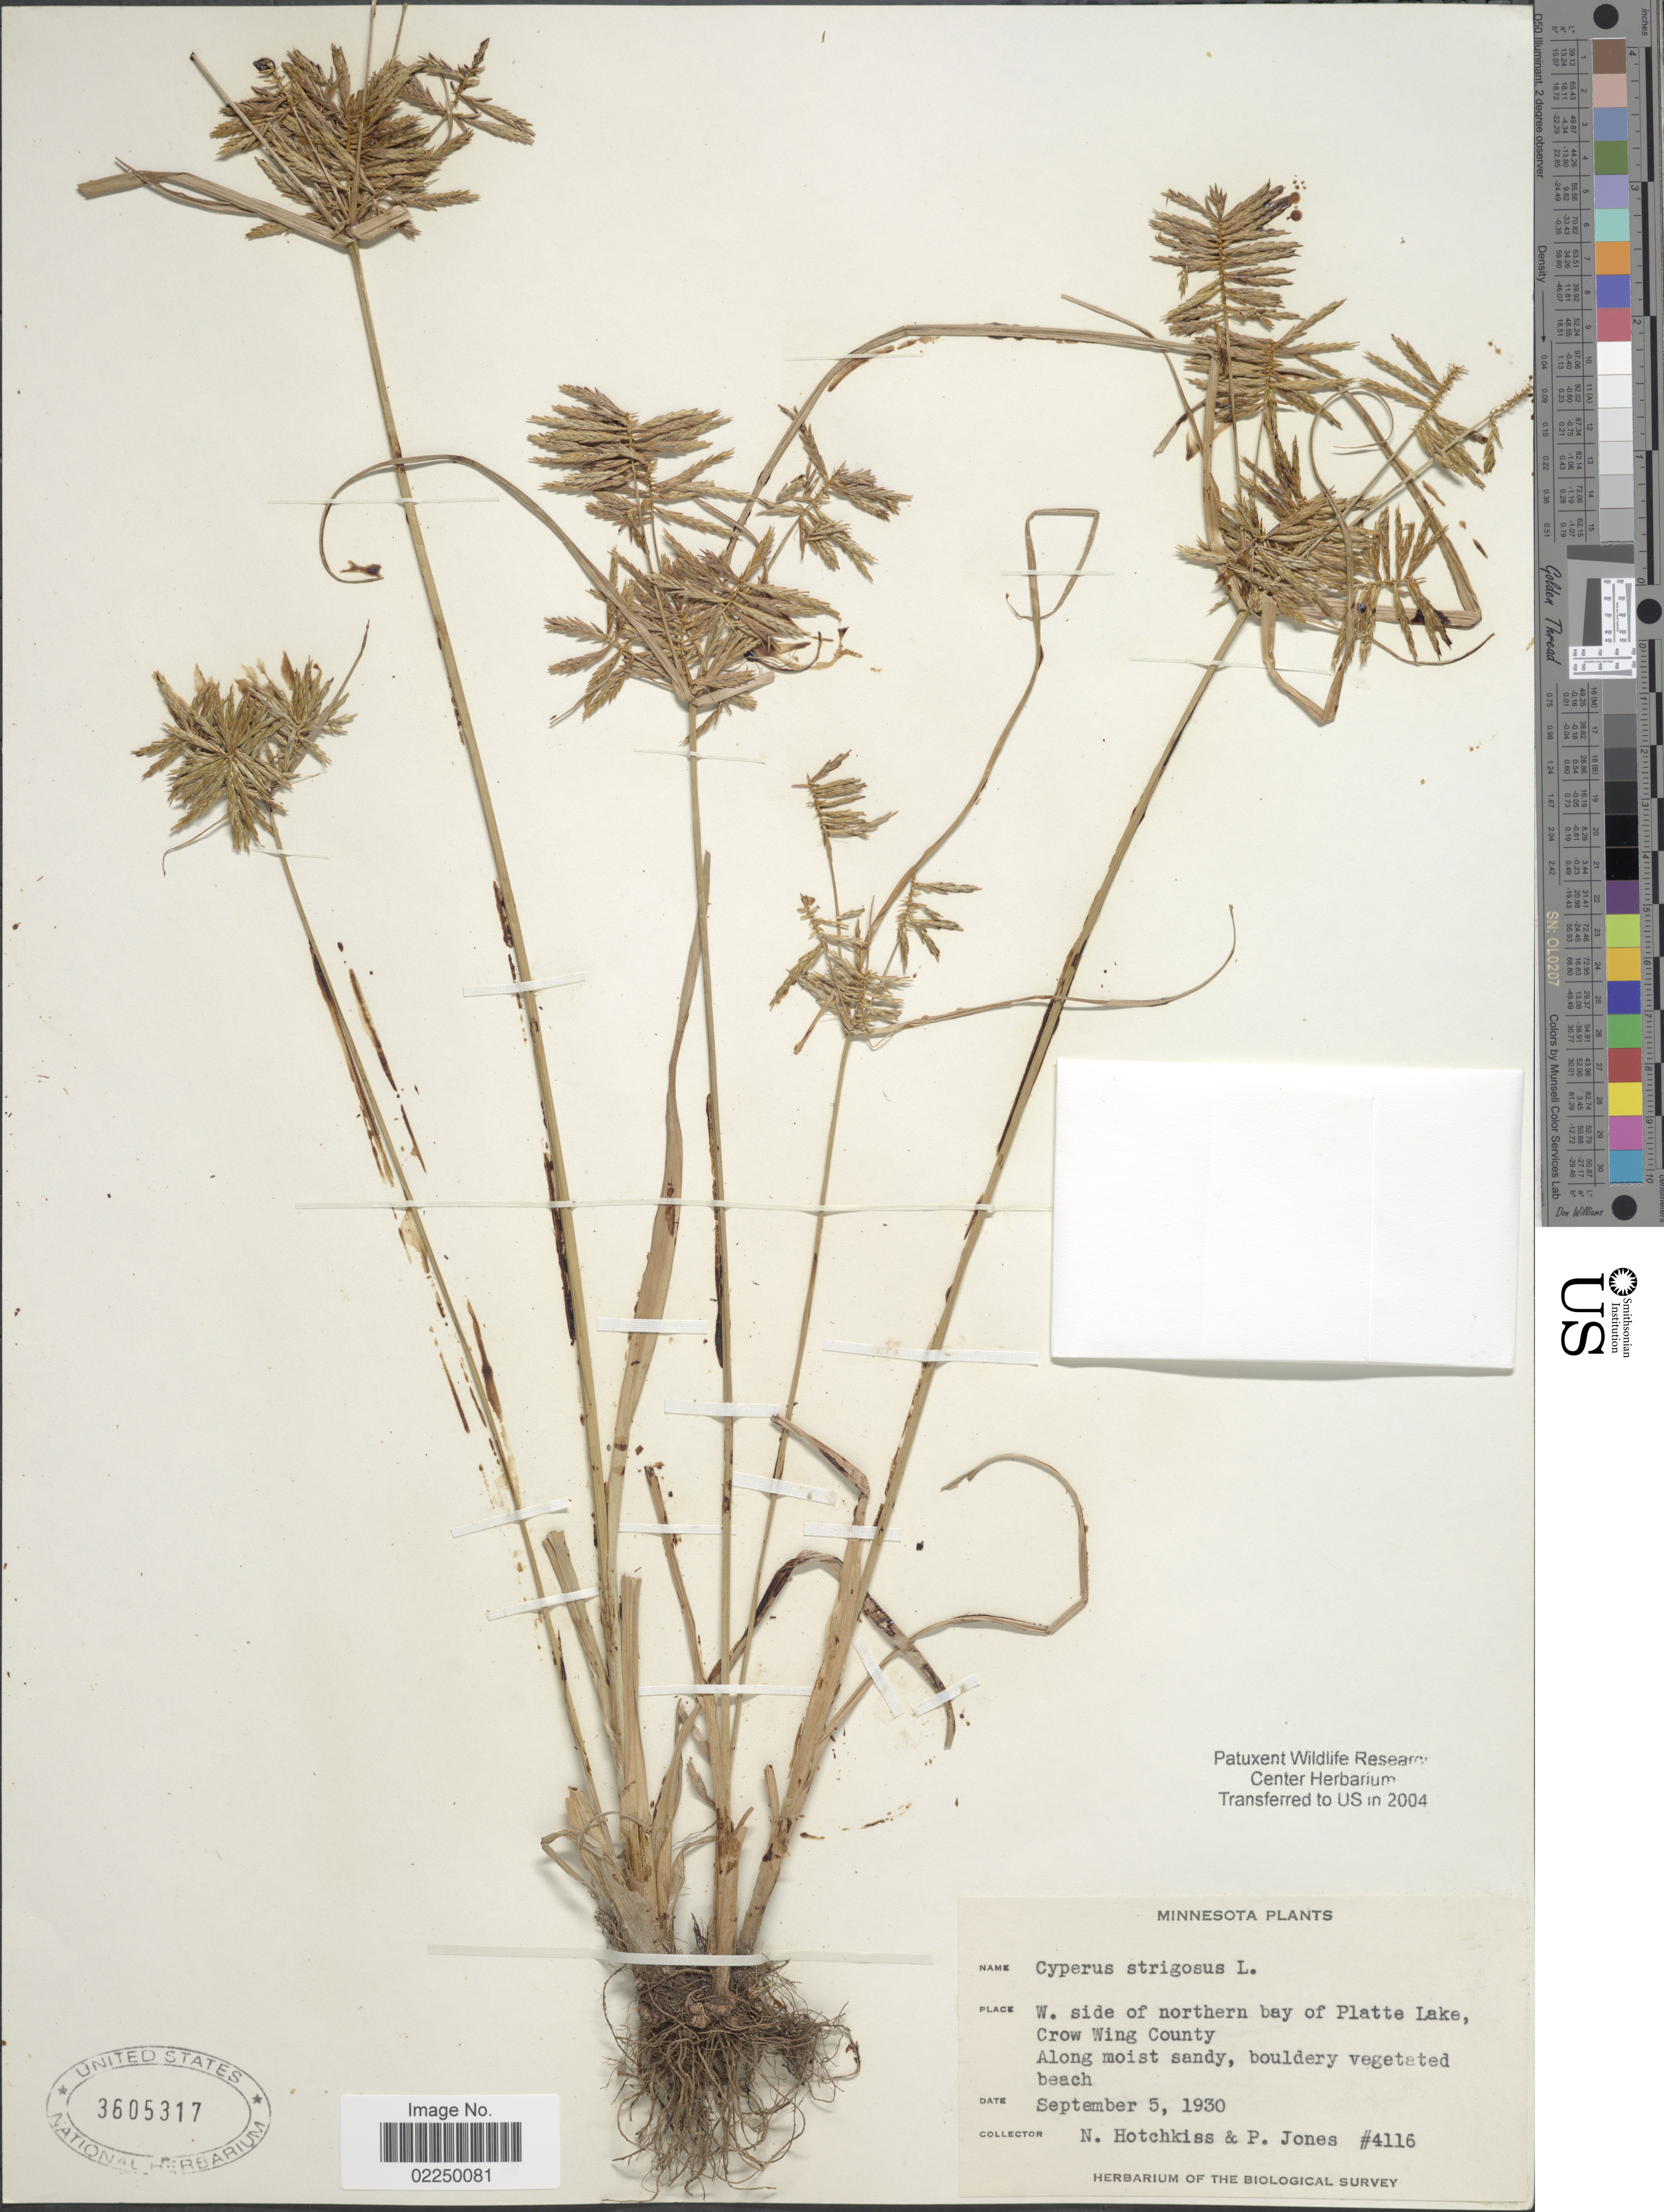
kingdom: Plantae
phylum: Tracheophyta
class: Liliopsida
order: Poales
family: Cyperaceae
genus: Cyperus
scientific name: Cyperus strigosus L.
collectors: N. Hotchkiss & P. Jones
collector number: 4116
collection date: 1930-09-05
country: United States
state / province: Minnesota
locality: W. side of northern bay of Platte Lake, Crow Wing County, along moist sandy, bouldery vegetated beach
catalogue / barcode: US 3605317